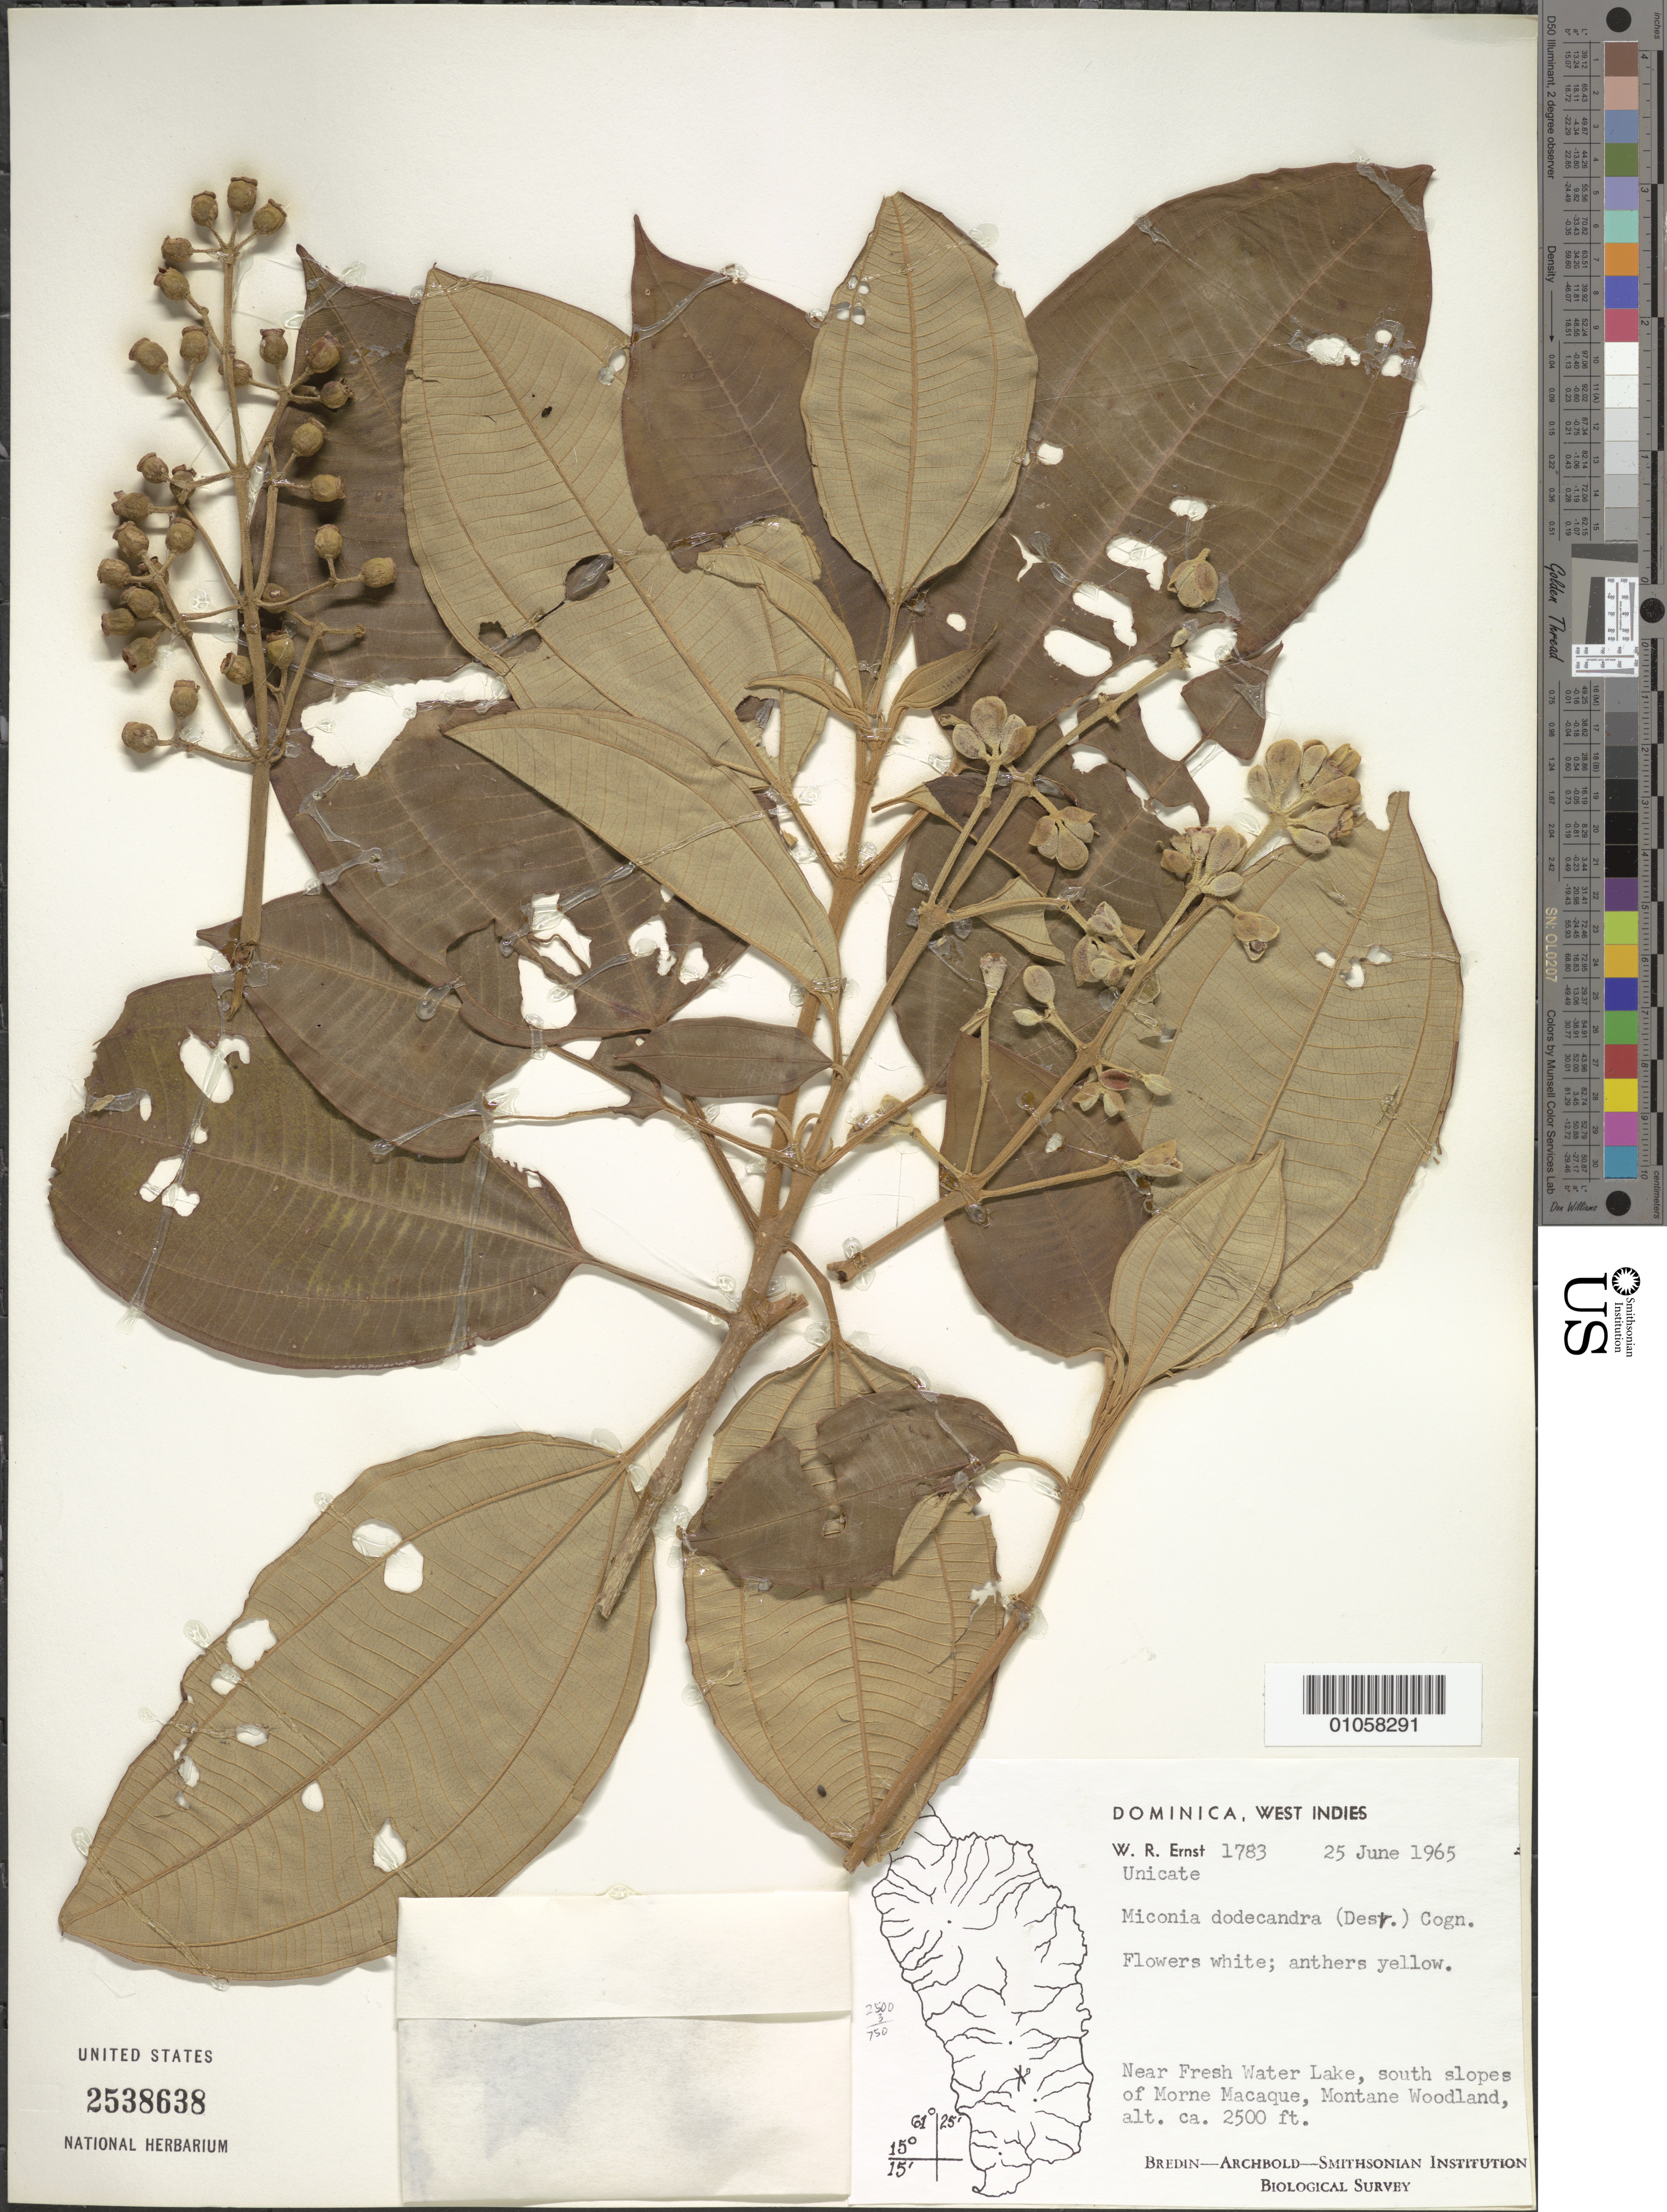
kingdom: Plantae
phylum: Tracheophyta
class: Magnoliopsida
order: Myrtales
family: Melastomataceae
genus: Miconia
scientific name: Miconia dodecandra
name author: Cogn.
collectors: W. R. Ernst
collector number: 1783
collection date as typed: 25 Jun 1965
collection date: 1965-06-25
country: Dominica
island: Dominica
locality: Near Fresh Water Lake, S slopes of Morne Macaque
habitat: Montane woodland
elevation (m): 762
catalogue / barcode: US 2538638